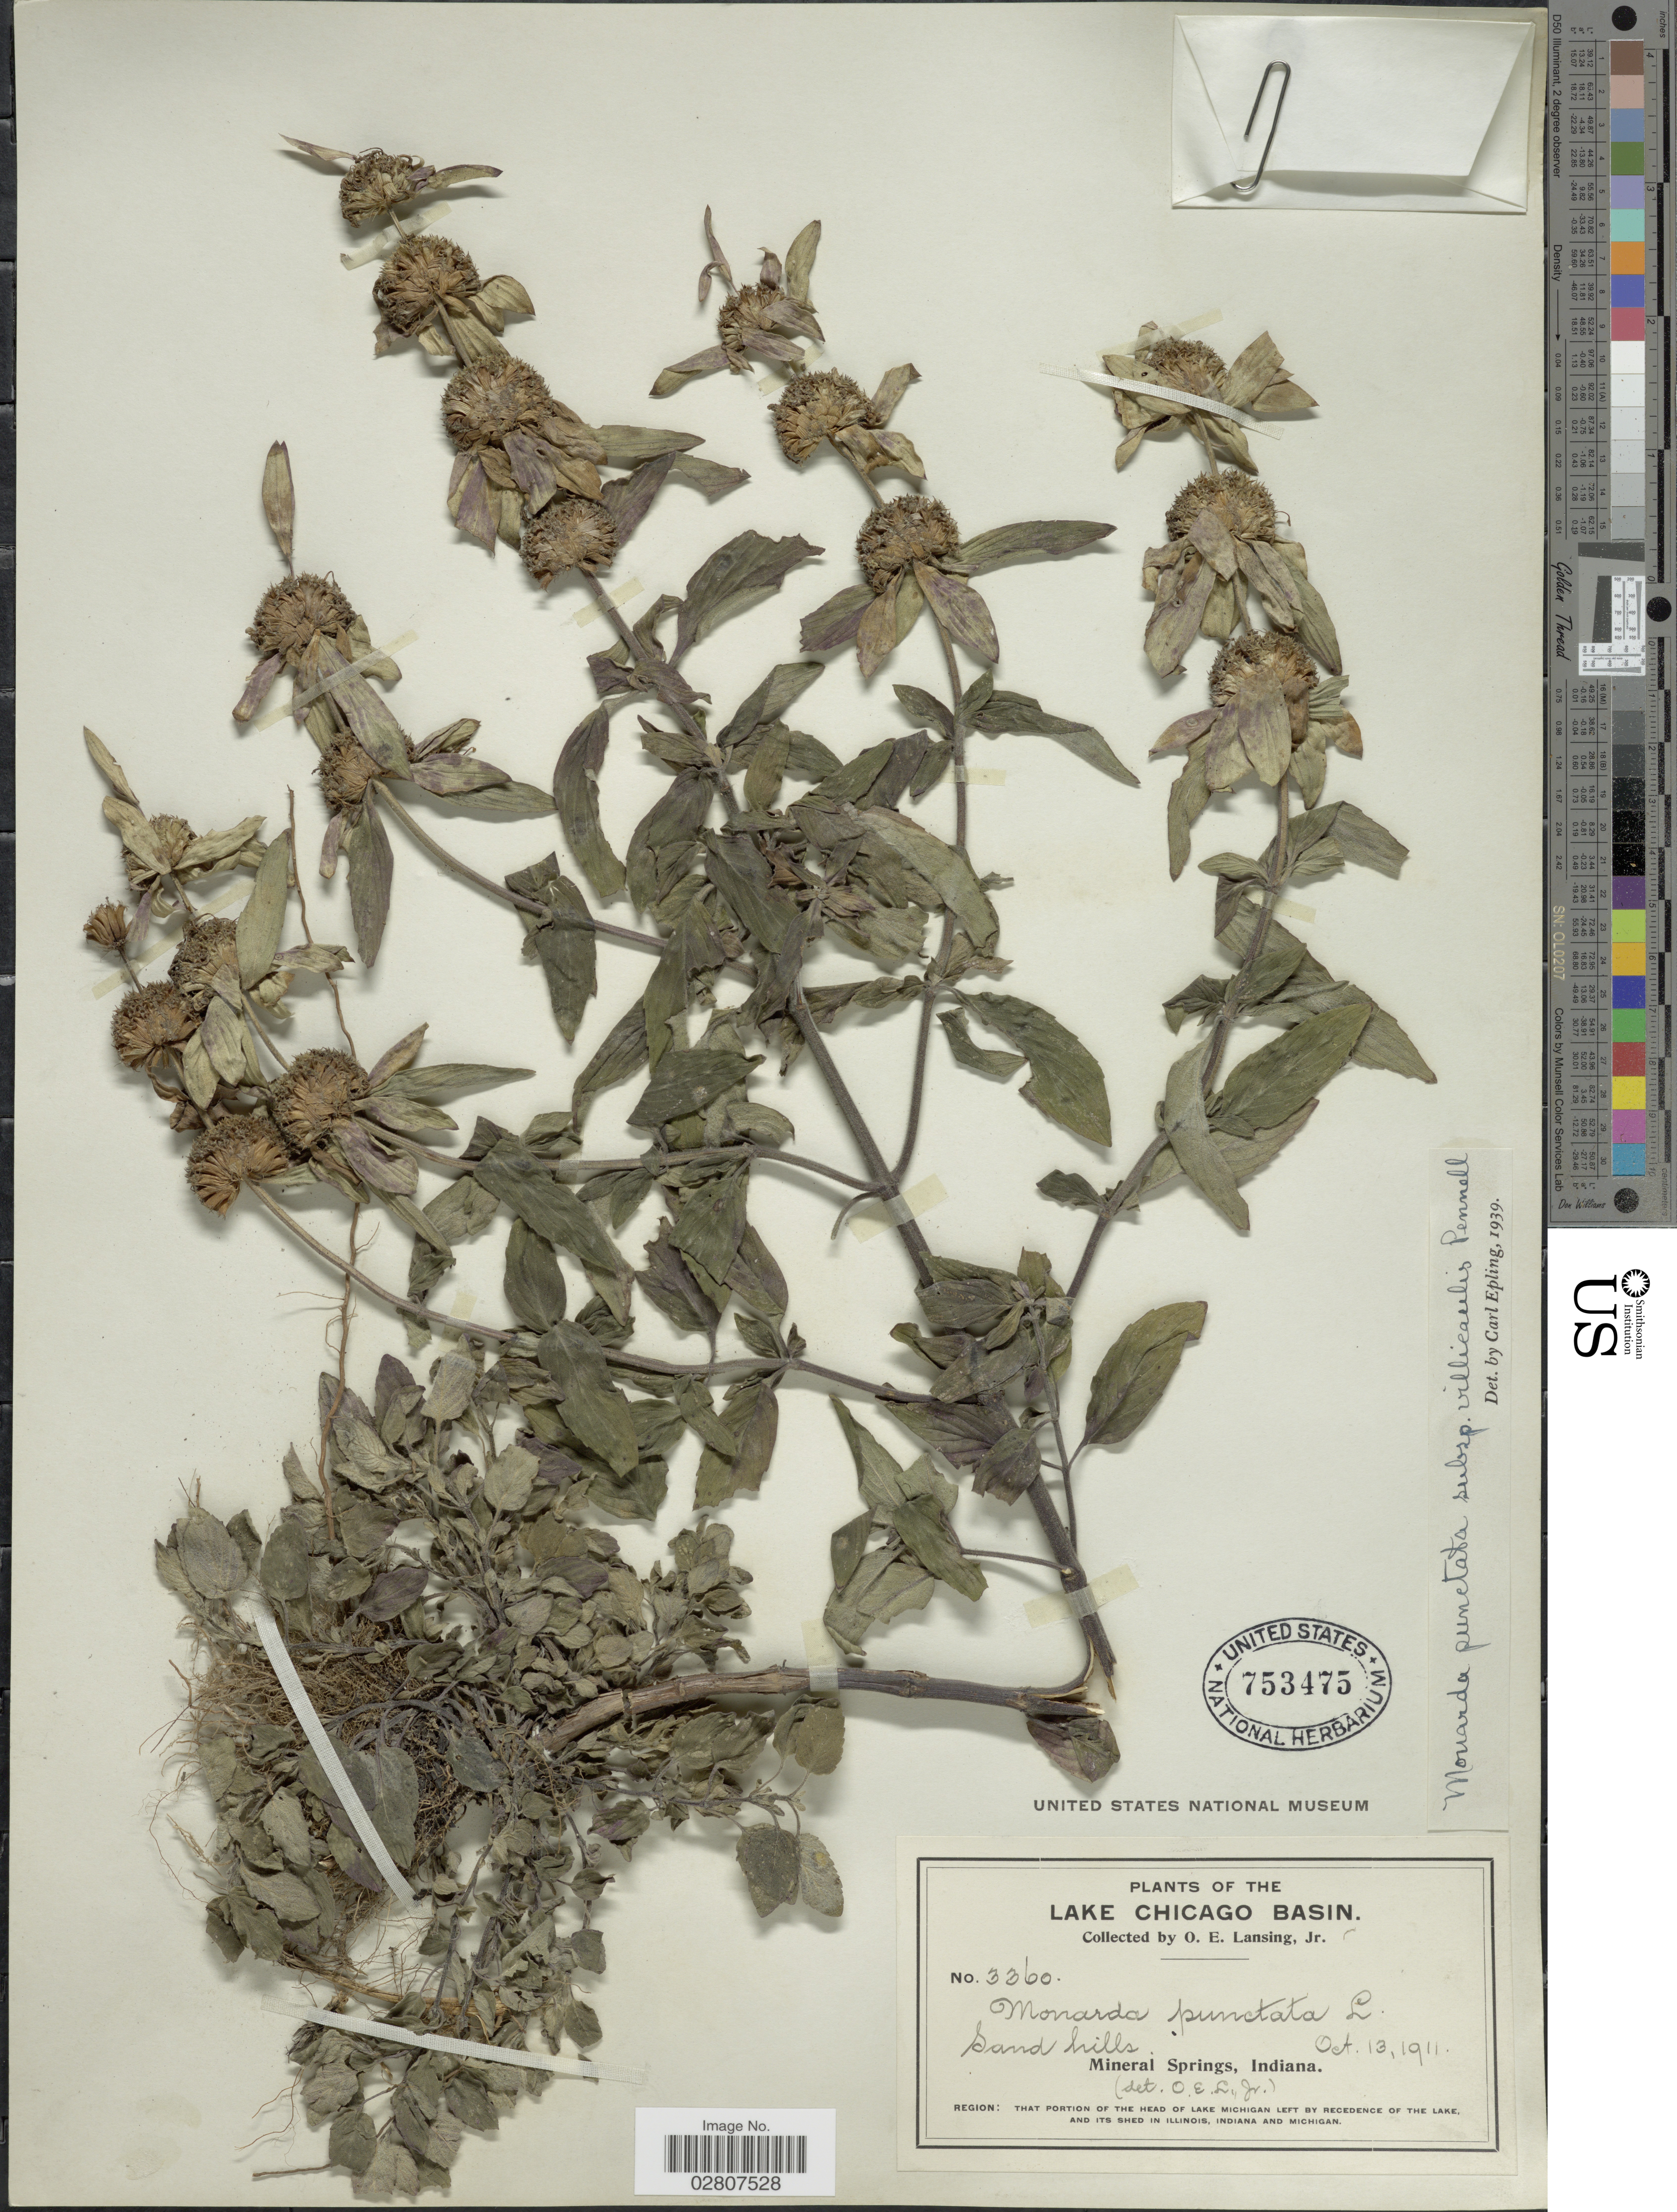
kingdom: Plantae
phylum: Tracheophyta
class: Magnoliopsida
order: Lamiales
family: Lamiaceae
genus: Monarda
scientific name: Monarda punctata var. villicaulis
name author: (Pennell) Shinners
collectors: O. Lansing Jr.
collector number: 3360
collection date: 1911-10-13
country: United States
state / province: Indiana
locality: Lake Chicago Basin. Sand hills, Mineral Springs, Indiana.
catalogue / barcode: US 753475